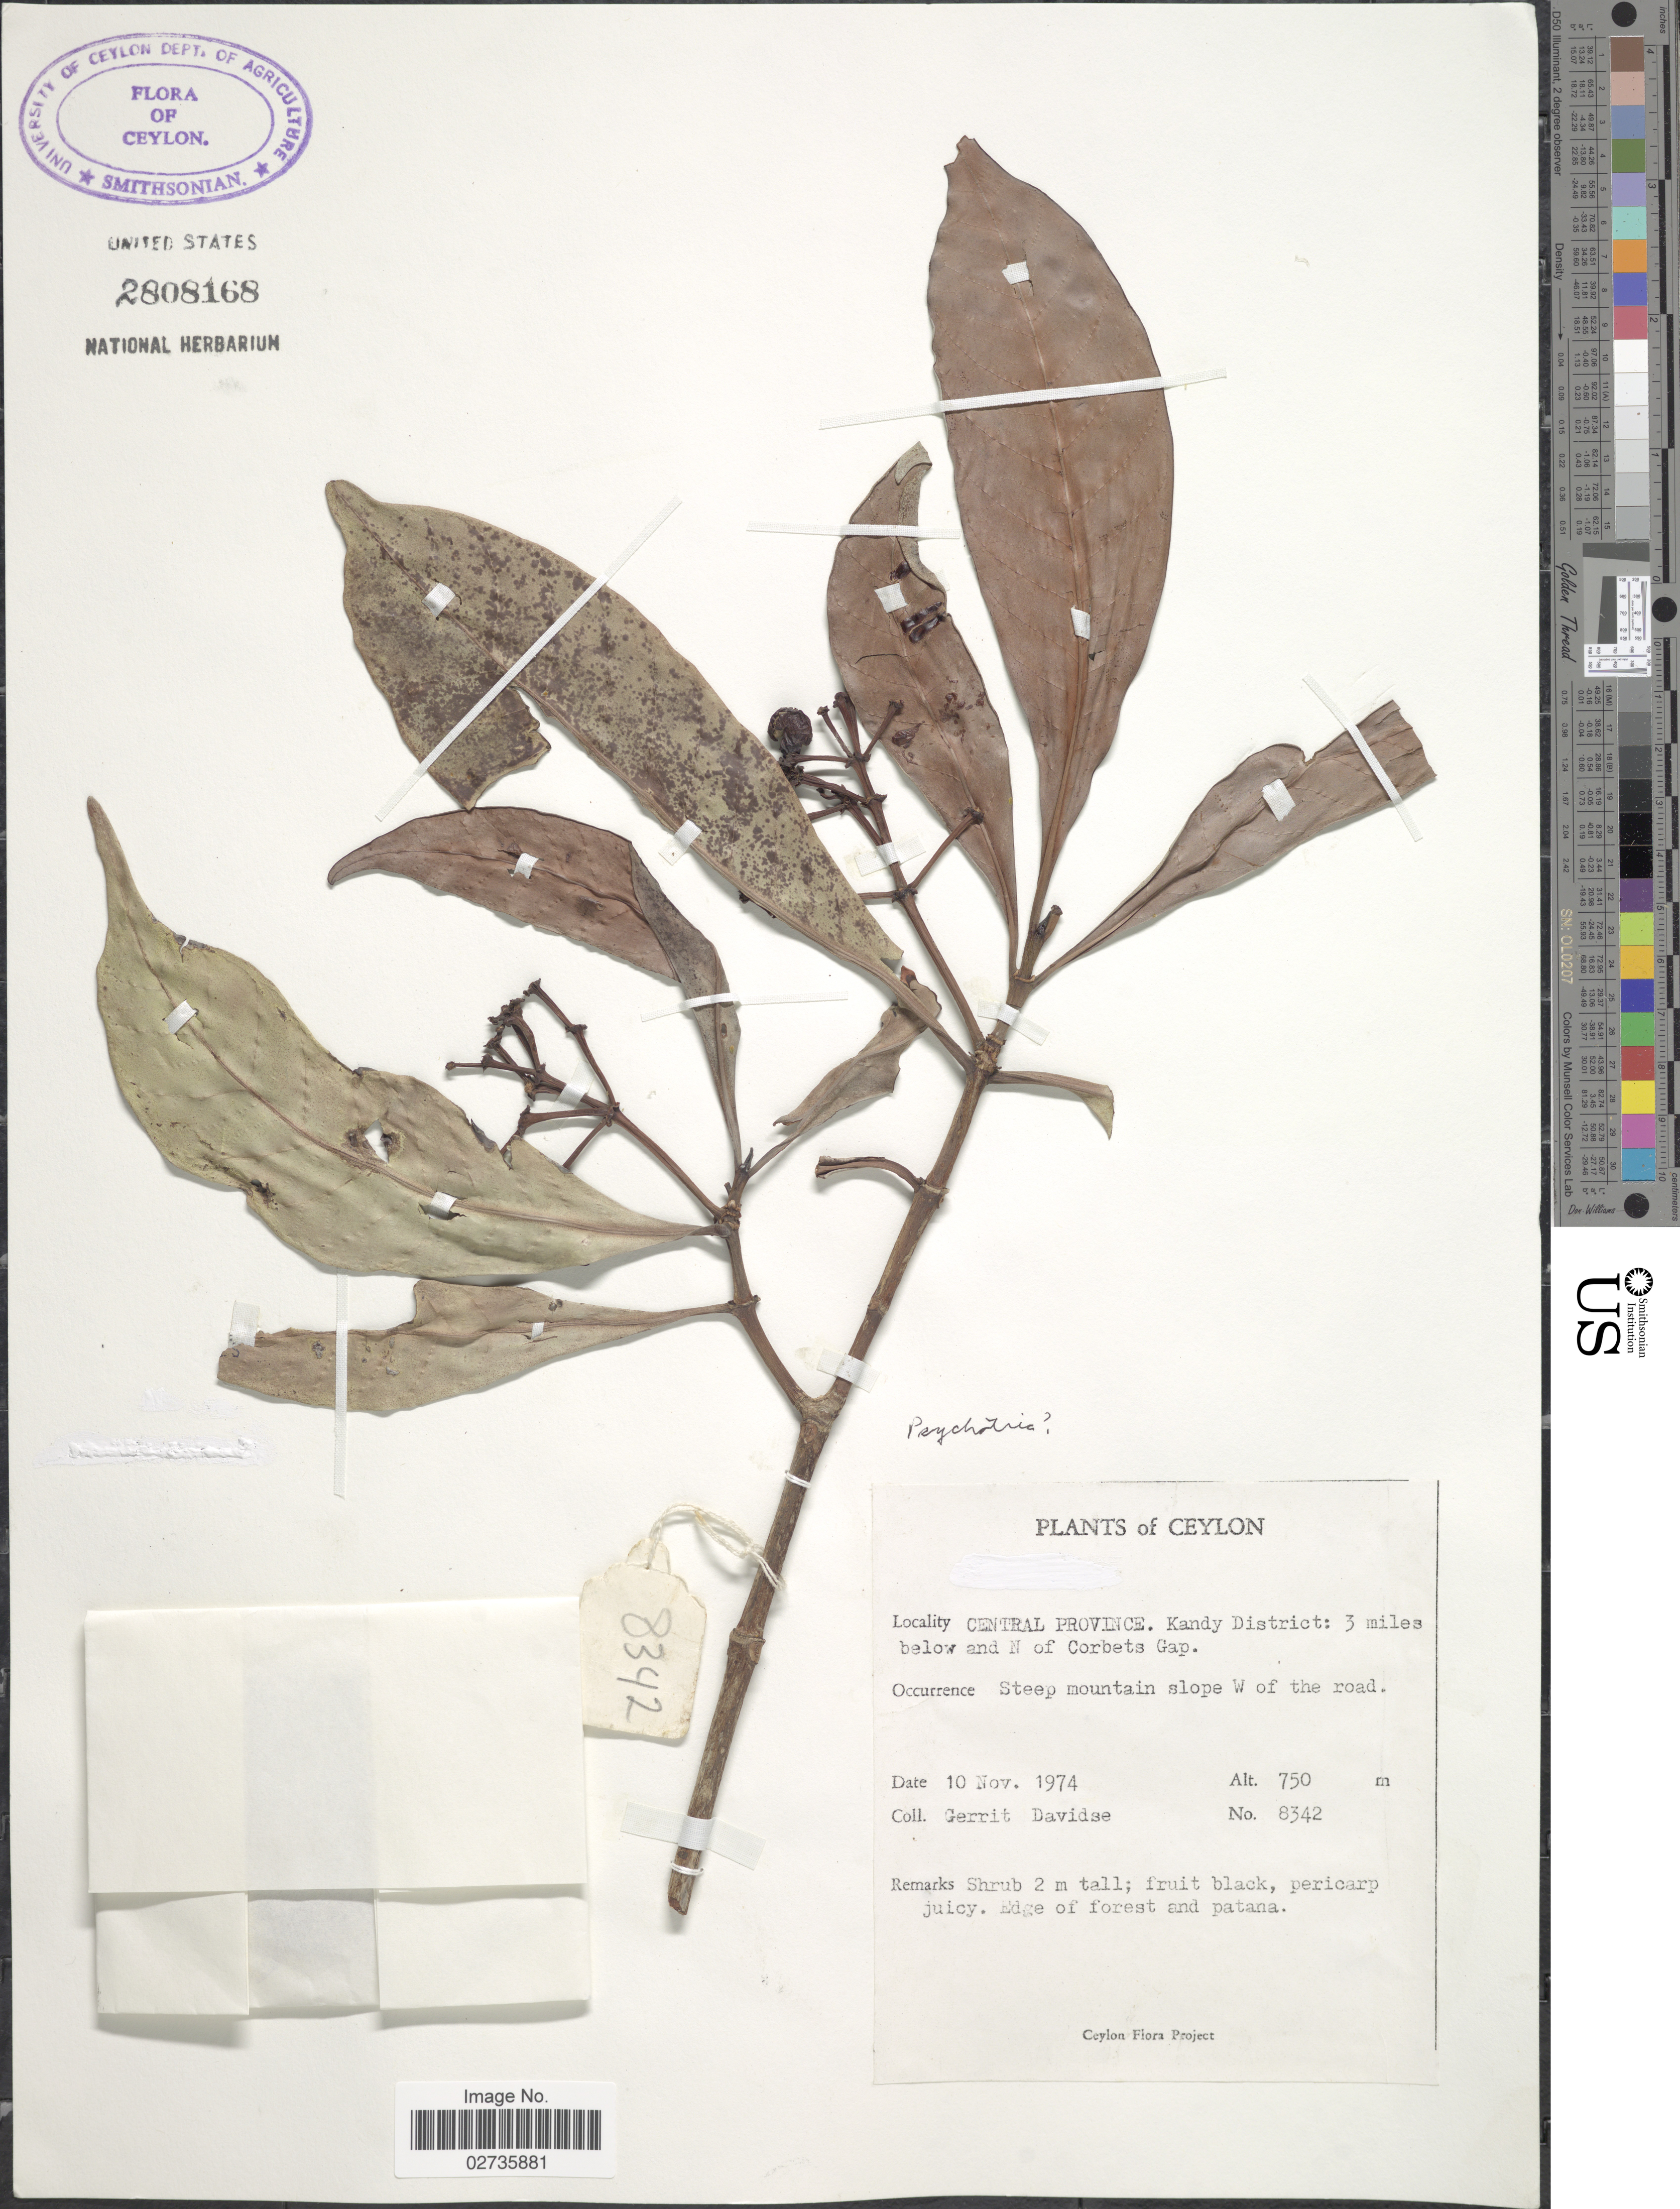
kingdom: Plantae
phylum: Tracheophyta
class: Magnoliopsida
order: Gentianales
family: Rubiaceae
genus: Psychotria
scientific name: Psychotria sp.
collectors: G. Davidse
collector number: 8342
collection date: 1974-11-10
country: Sri Lanka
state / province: Central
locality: Ceylon, Kandy District: 3 miles below and N of Corbets Gap, Steep mountain slope W of the road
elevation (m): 750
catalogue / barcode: US 2808168